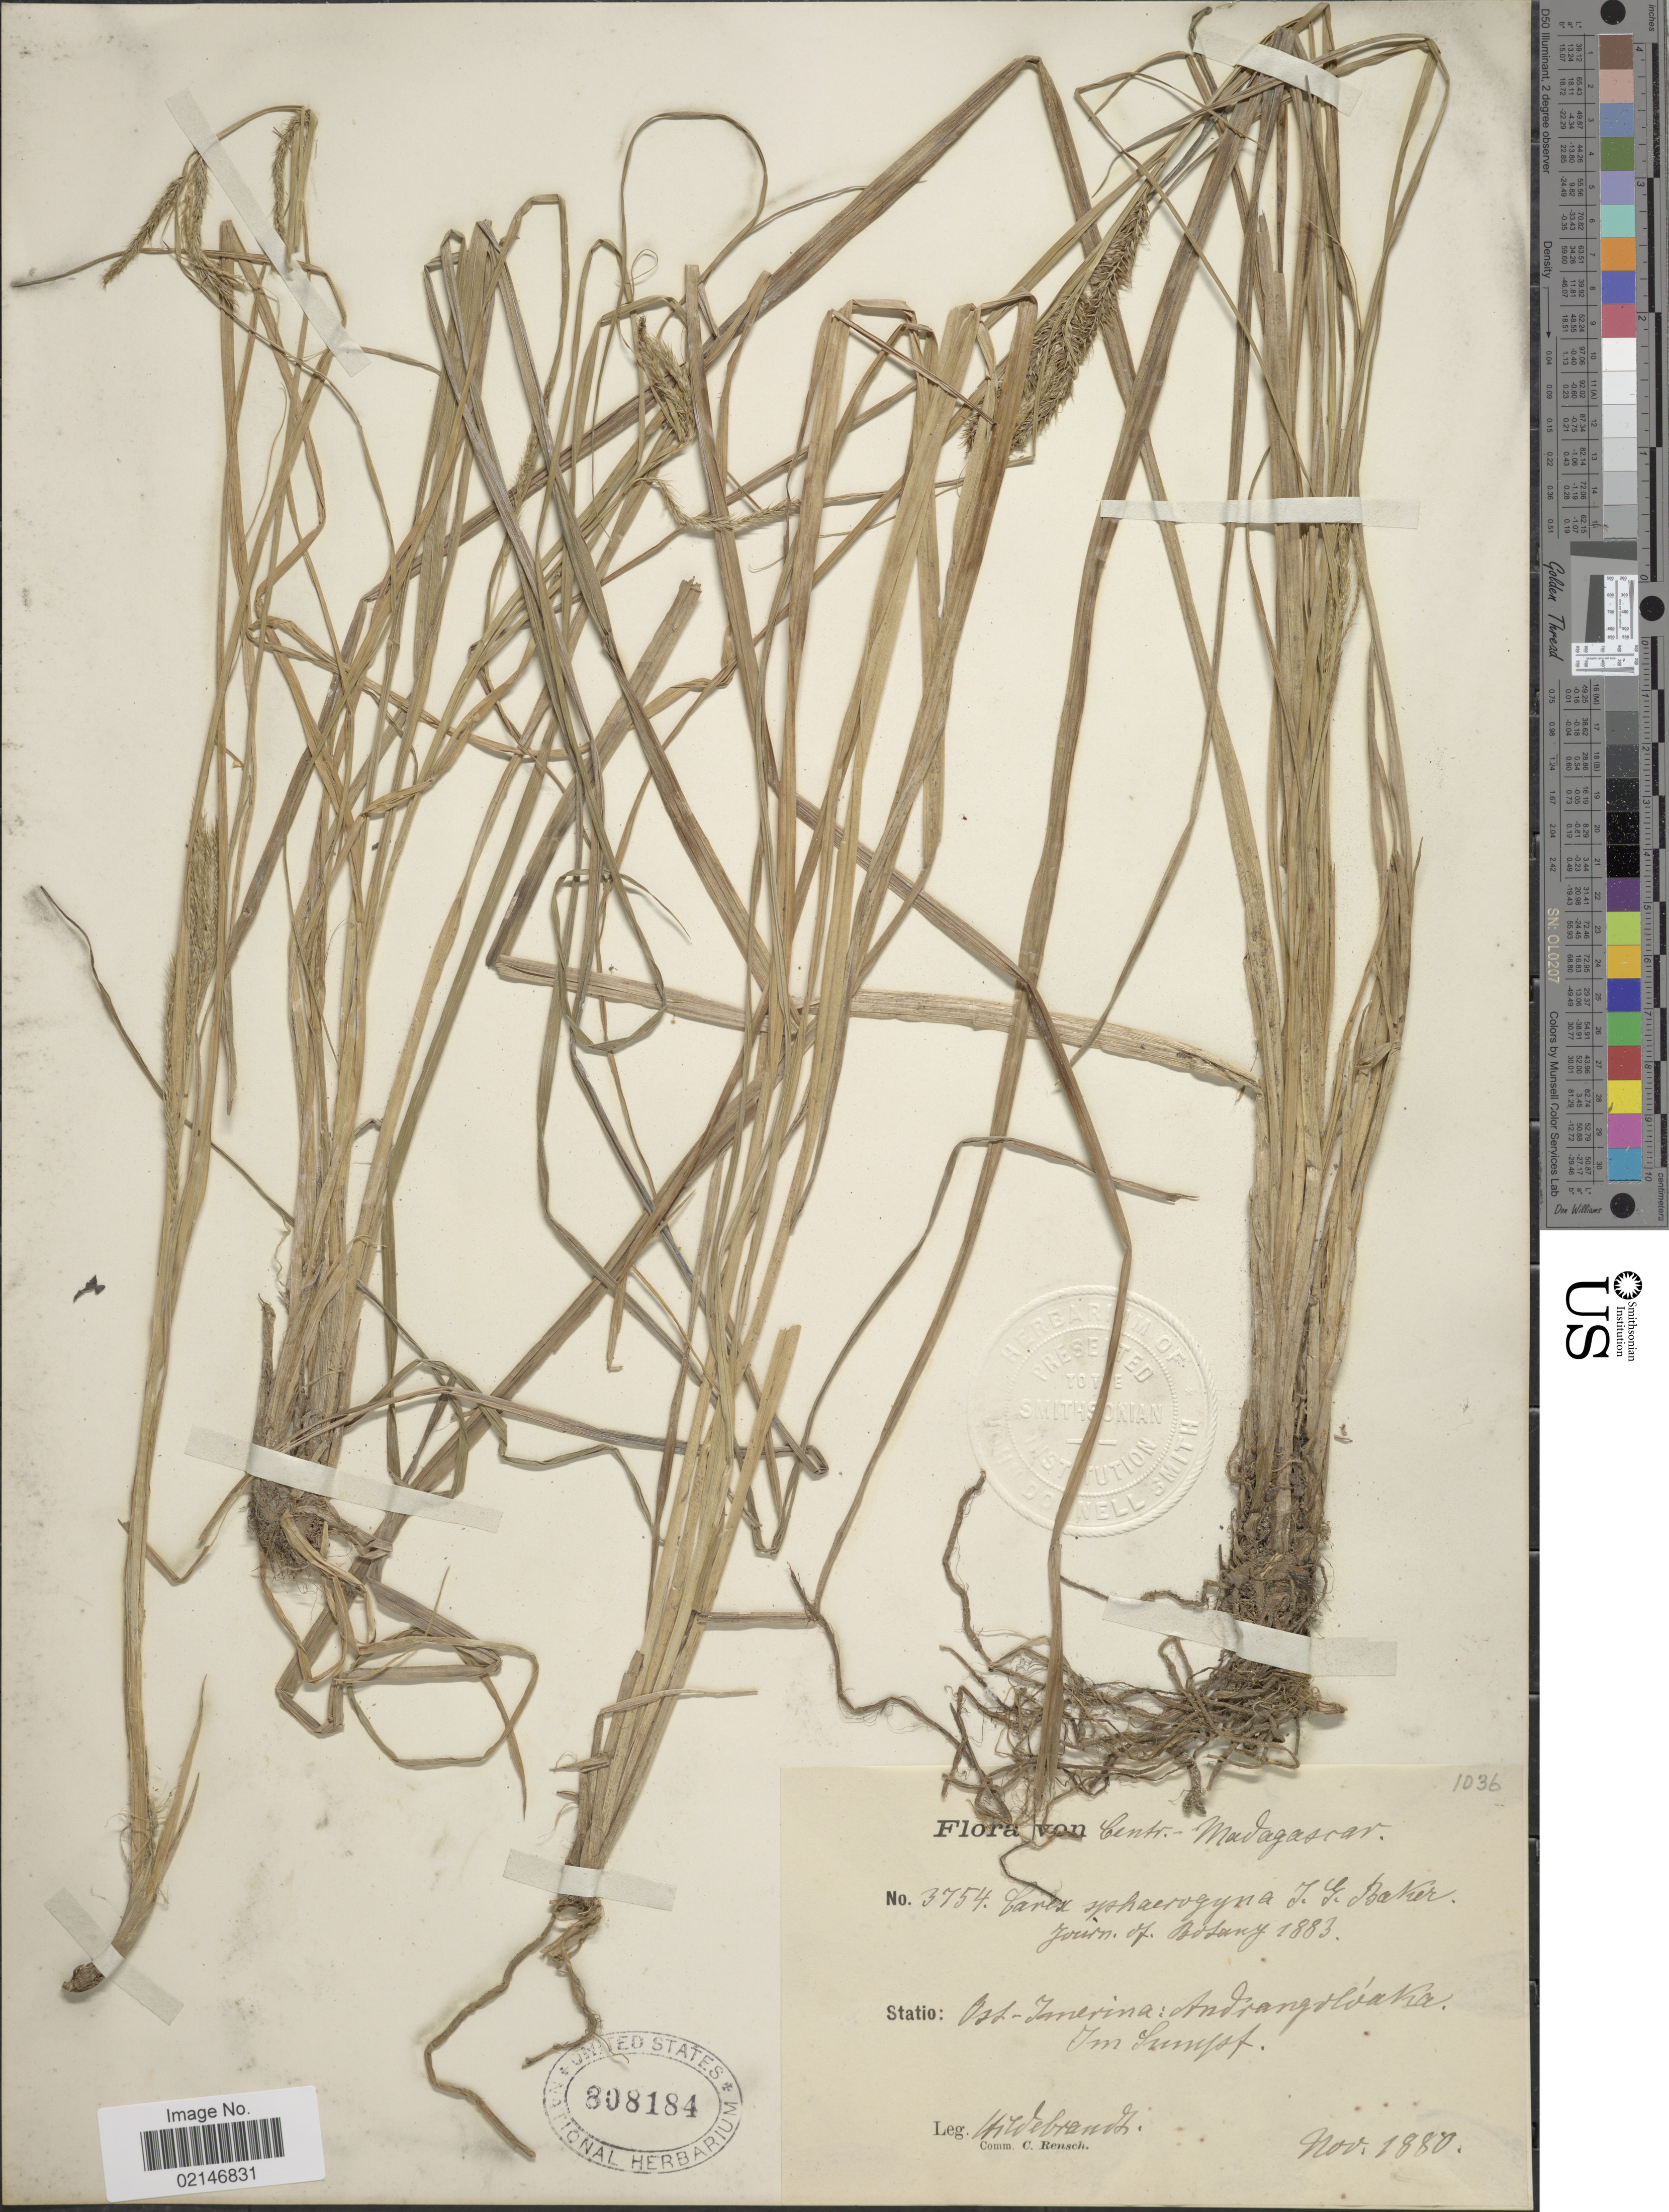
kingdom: Plantae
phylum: Tracheophyta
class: Liliopsida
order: Poales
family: Cyperaceae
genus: Carex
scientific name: Carex sphaerogyna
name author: Baker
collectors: J. Hildebrandt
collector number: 3754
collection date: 1880-11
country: Madagascar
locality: Centr. - Madagascar, Statio: Ost-Imerina: Andrangoloaka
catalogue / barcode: US 808184